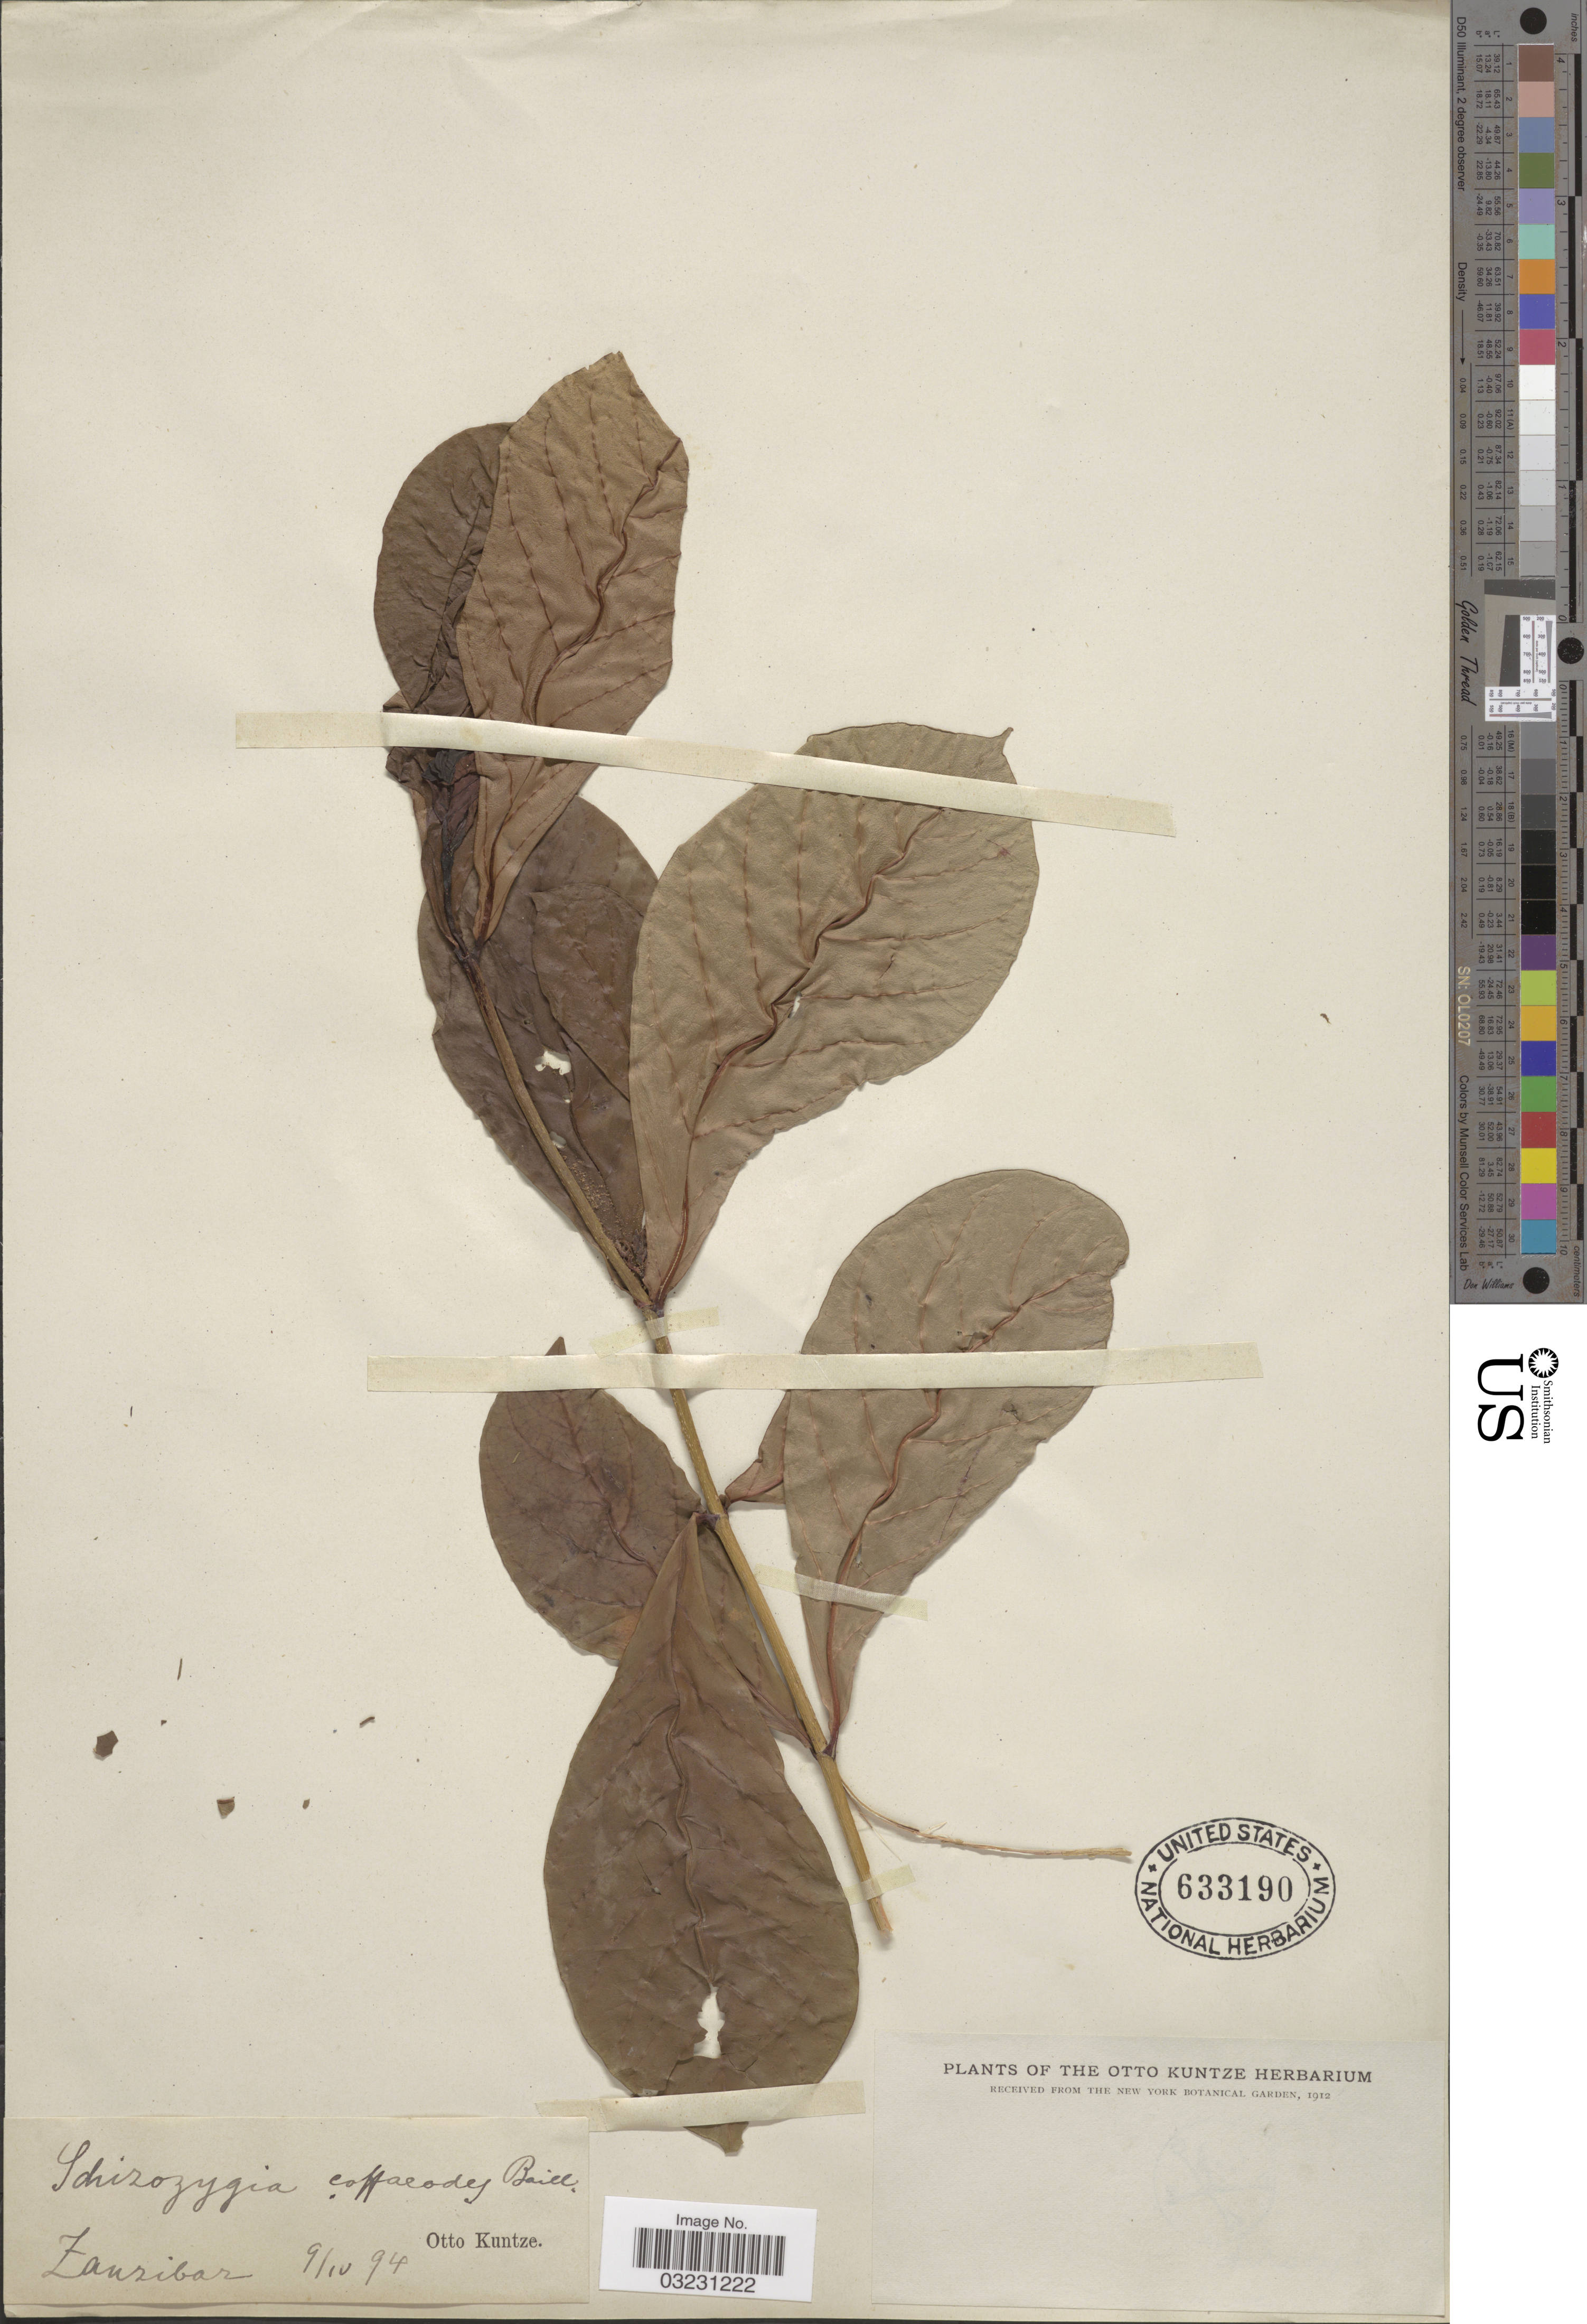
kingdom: Plantae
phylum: Tracheophyta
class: Magnoliopsida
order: Gentianales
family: Apocynaceae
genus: Schizozygia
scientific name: Schizozygia coffaeoides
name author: Baill.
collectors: C.E.O. Kuntze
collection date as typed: Transcribed d/m/y: 9/10/94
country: Tanzania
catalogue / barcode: US 633190